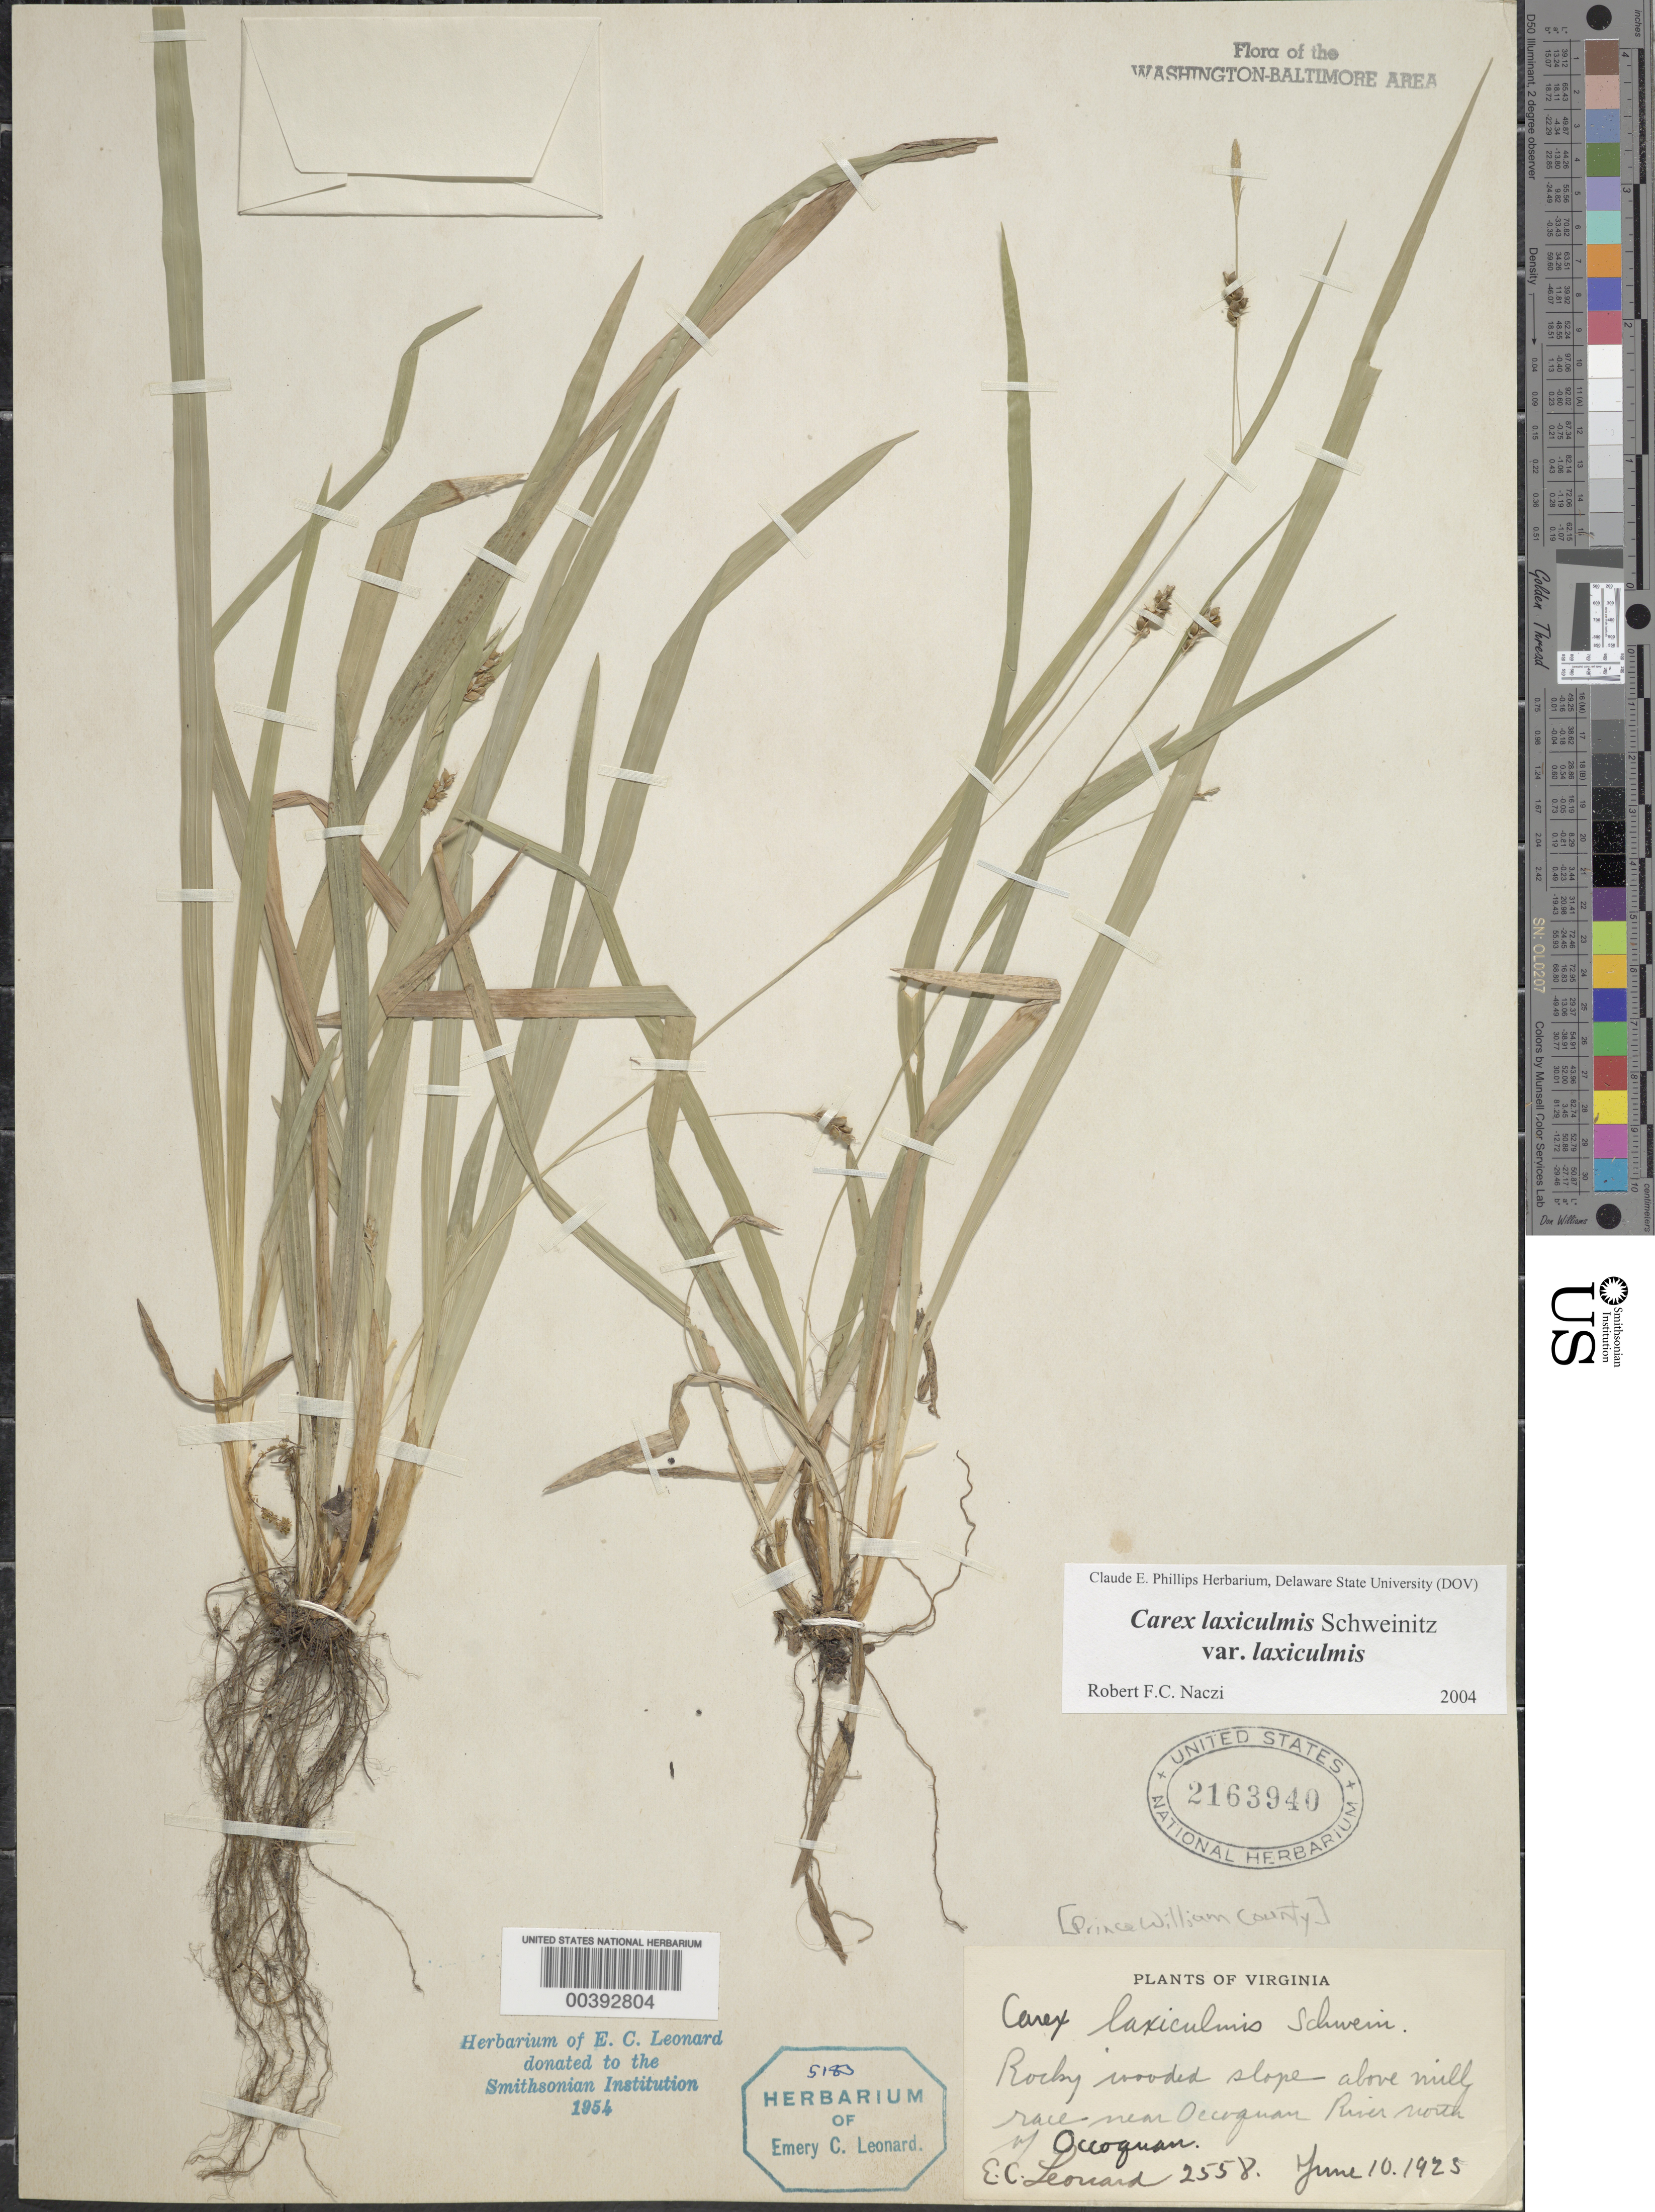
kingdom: Plantae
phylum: Tracheophyta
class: Liliopsida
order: Poales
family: Cyperaceae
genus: Carex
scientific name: Carex laxiculmis var. copulata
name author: (L.H. Bailey) Fernald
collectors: E. C. Leonard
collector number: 2558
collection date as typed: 10 Jun 1925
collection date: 1925-06-10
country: United States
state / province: Virginia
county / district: Prince William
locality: Mill Race Occoquan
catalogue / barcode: US 2163940